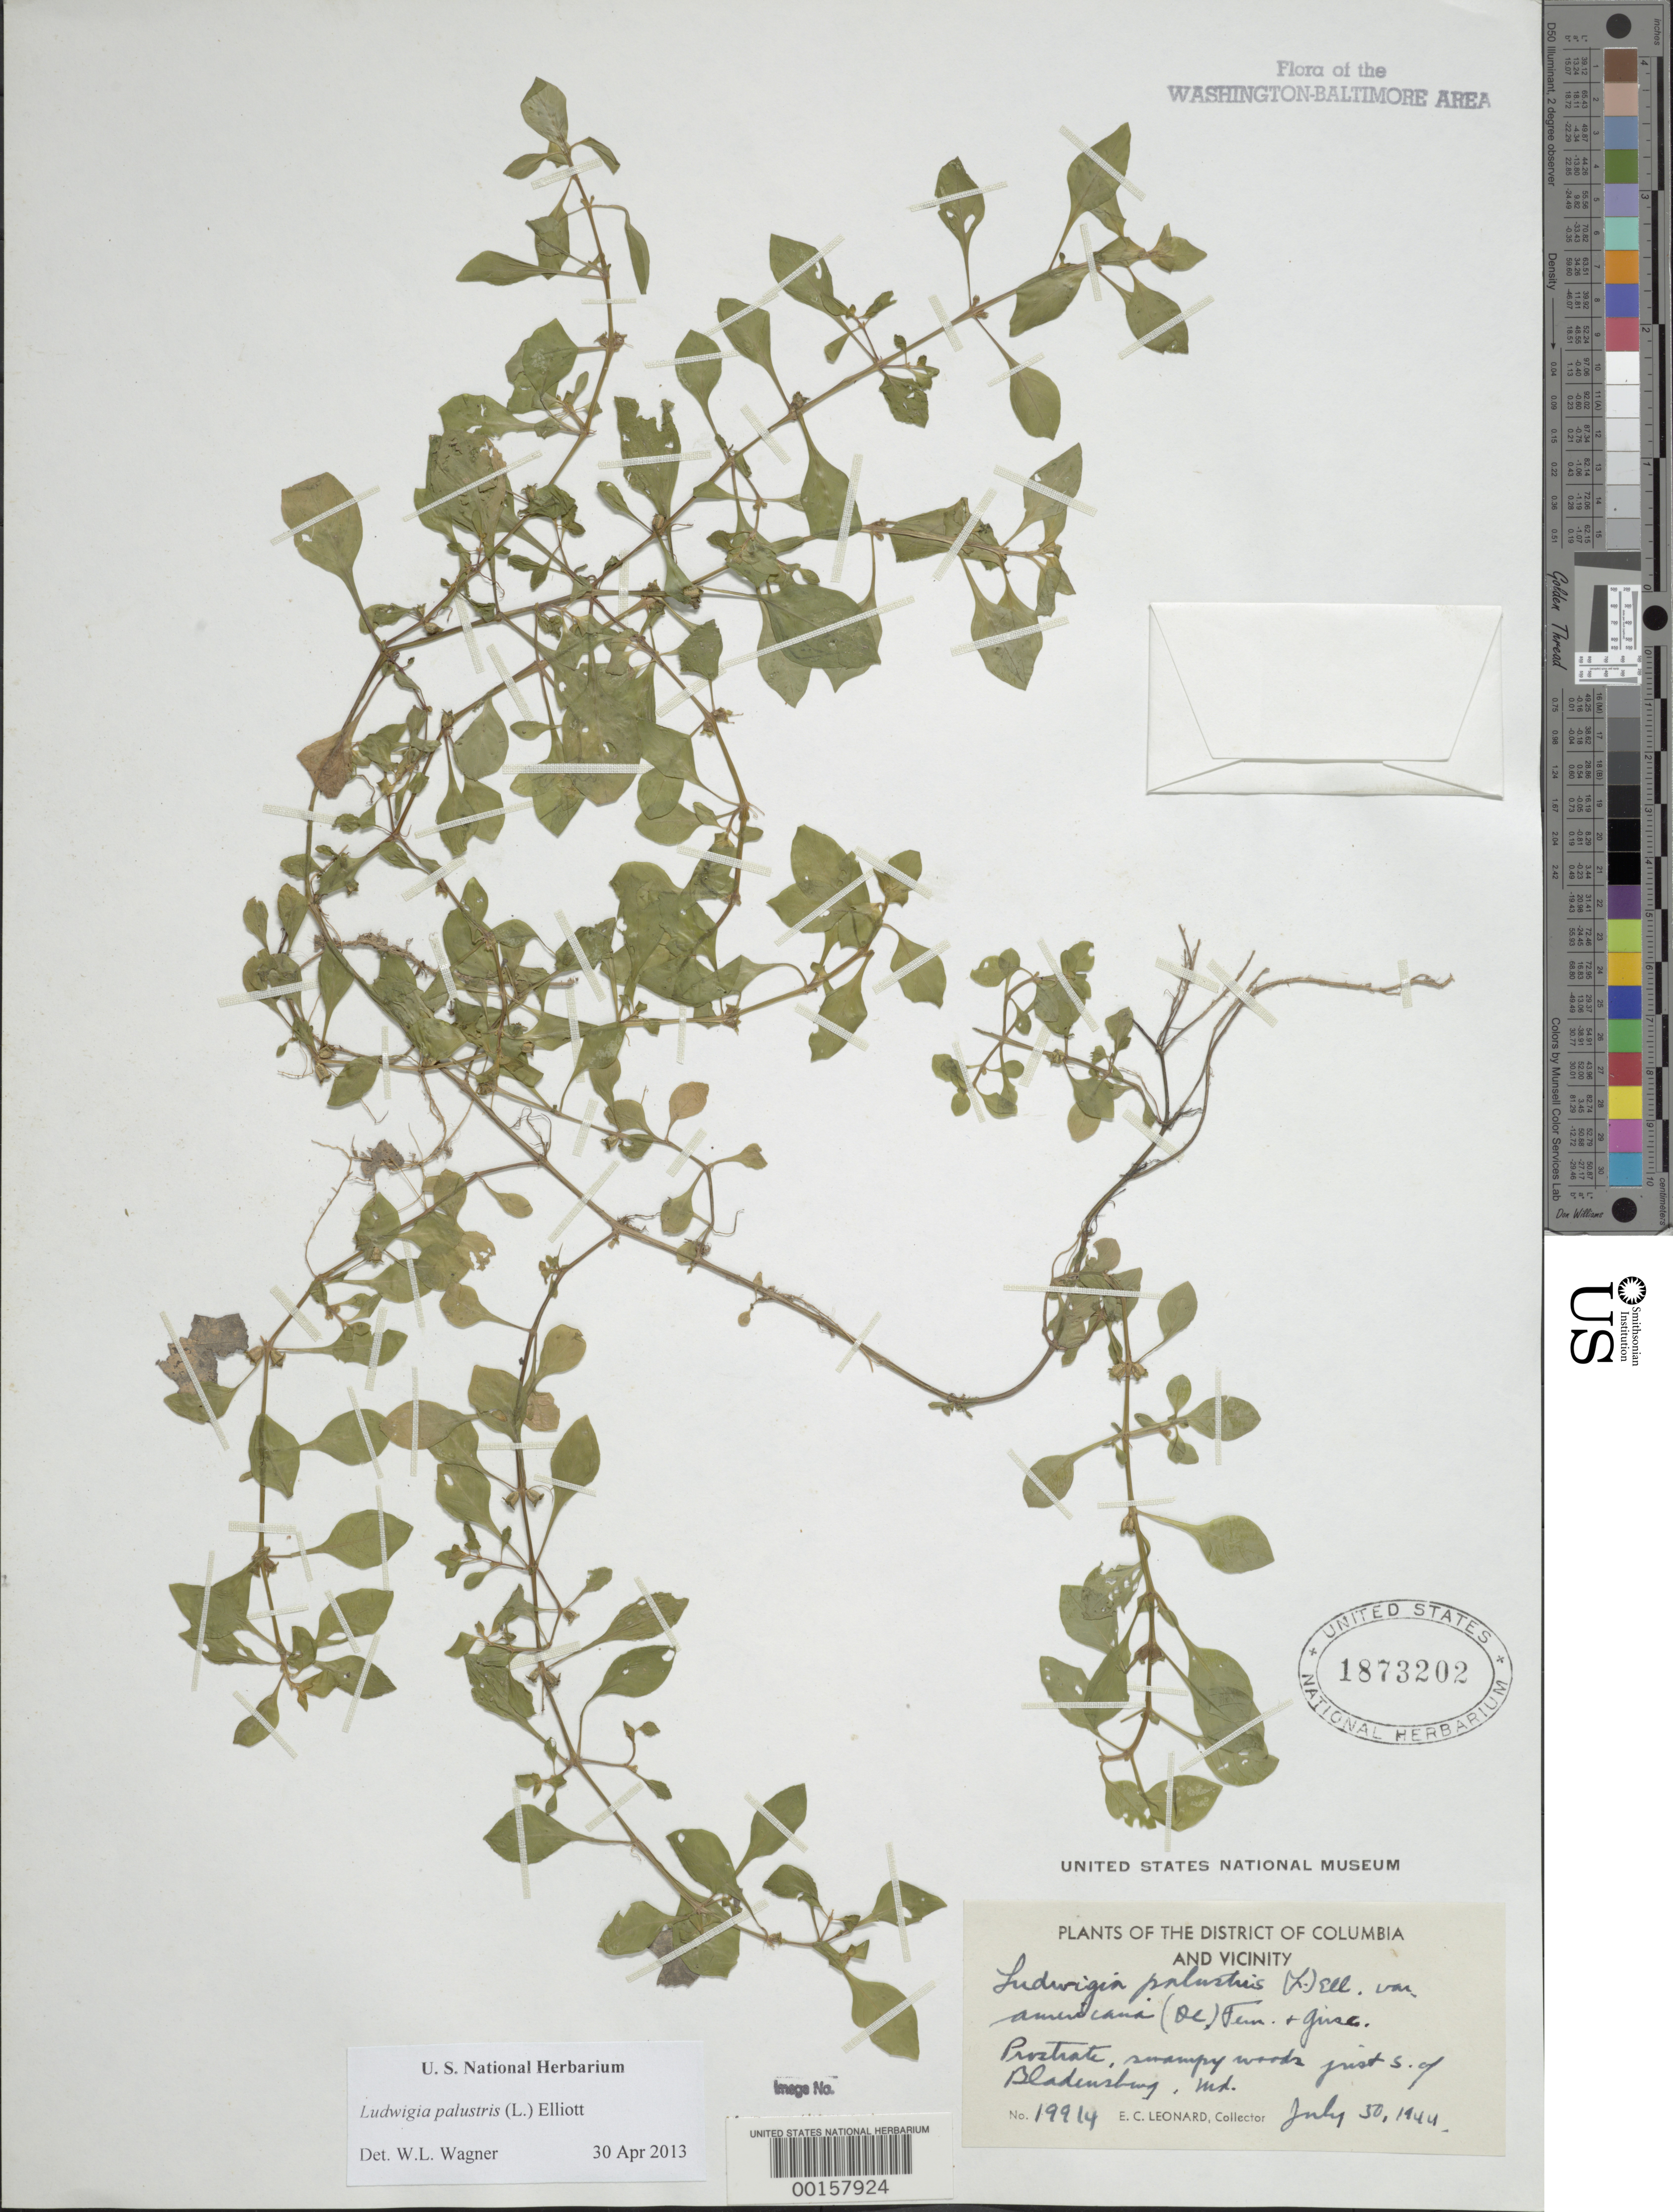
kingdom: Plantae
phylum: Tracheophyta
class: Magnoliopsida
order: Myrtales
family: Onagraceae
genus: Ludwigia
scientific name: Ludwigia palustris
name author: (L.) Elliott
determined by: Wagner, W. L., (BOT), Smithsonian Institution - National Museum of Natural History (UNITED STATES)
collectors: E. C. Leonard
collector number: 19914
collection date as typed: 30 Jul 1944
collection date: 1944-07-30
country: United States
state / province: Maryland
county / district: Prince George's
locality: S of Bladensburg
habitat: Swampy woods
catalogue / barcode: US 1873202